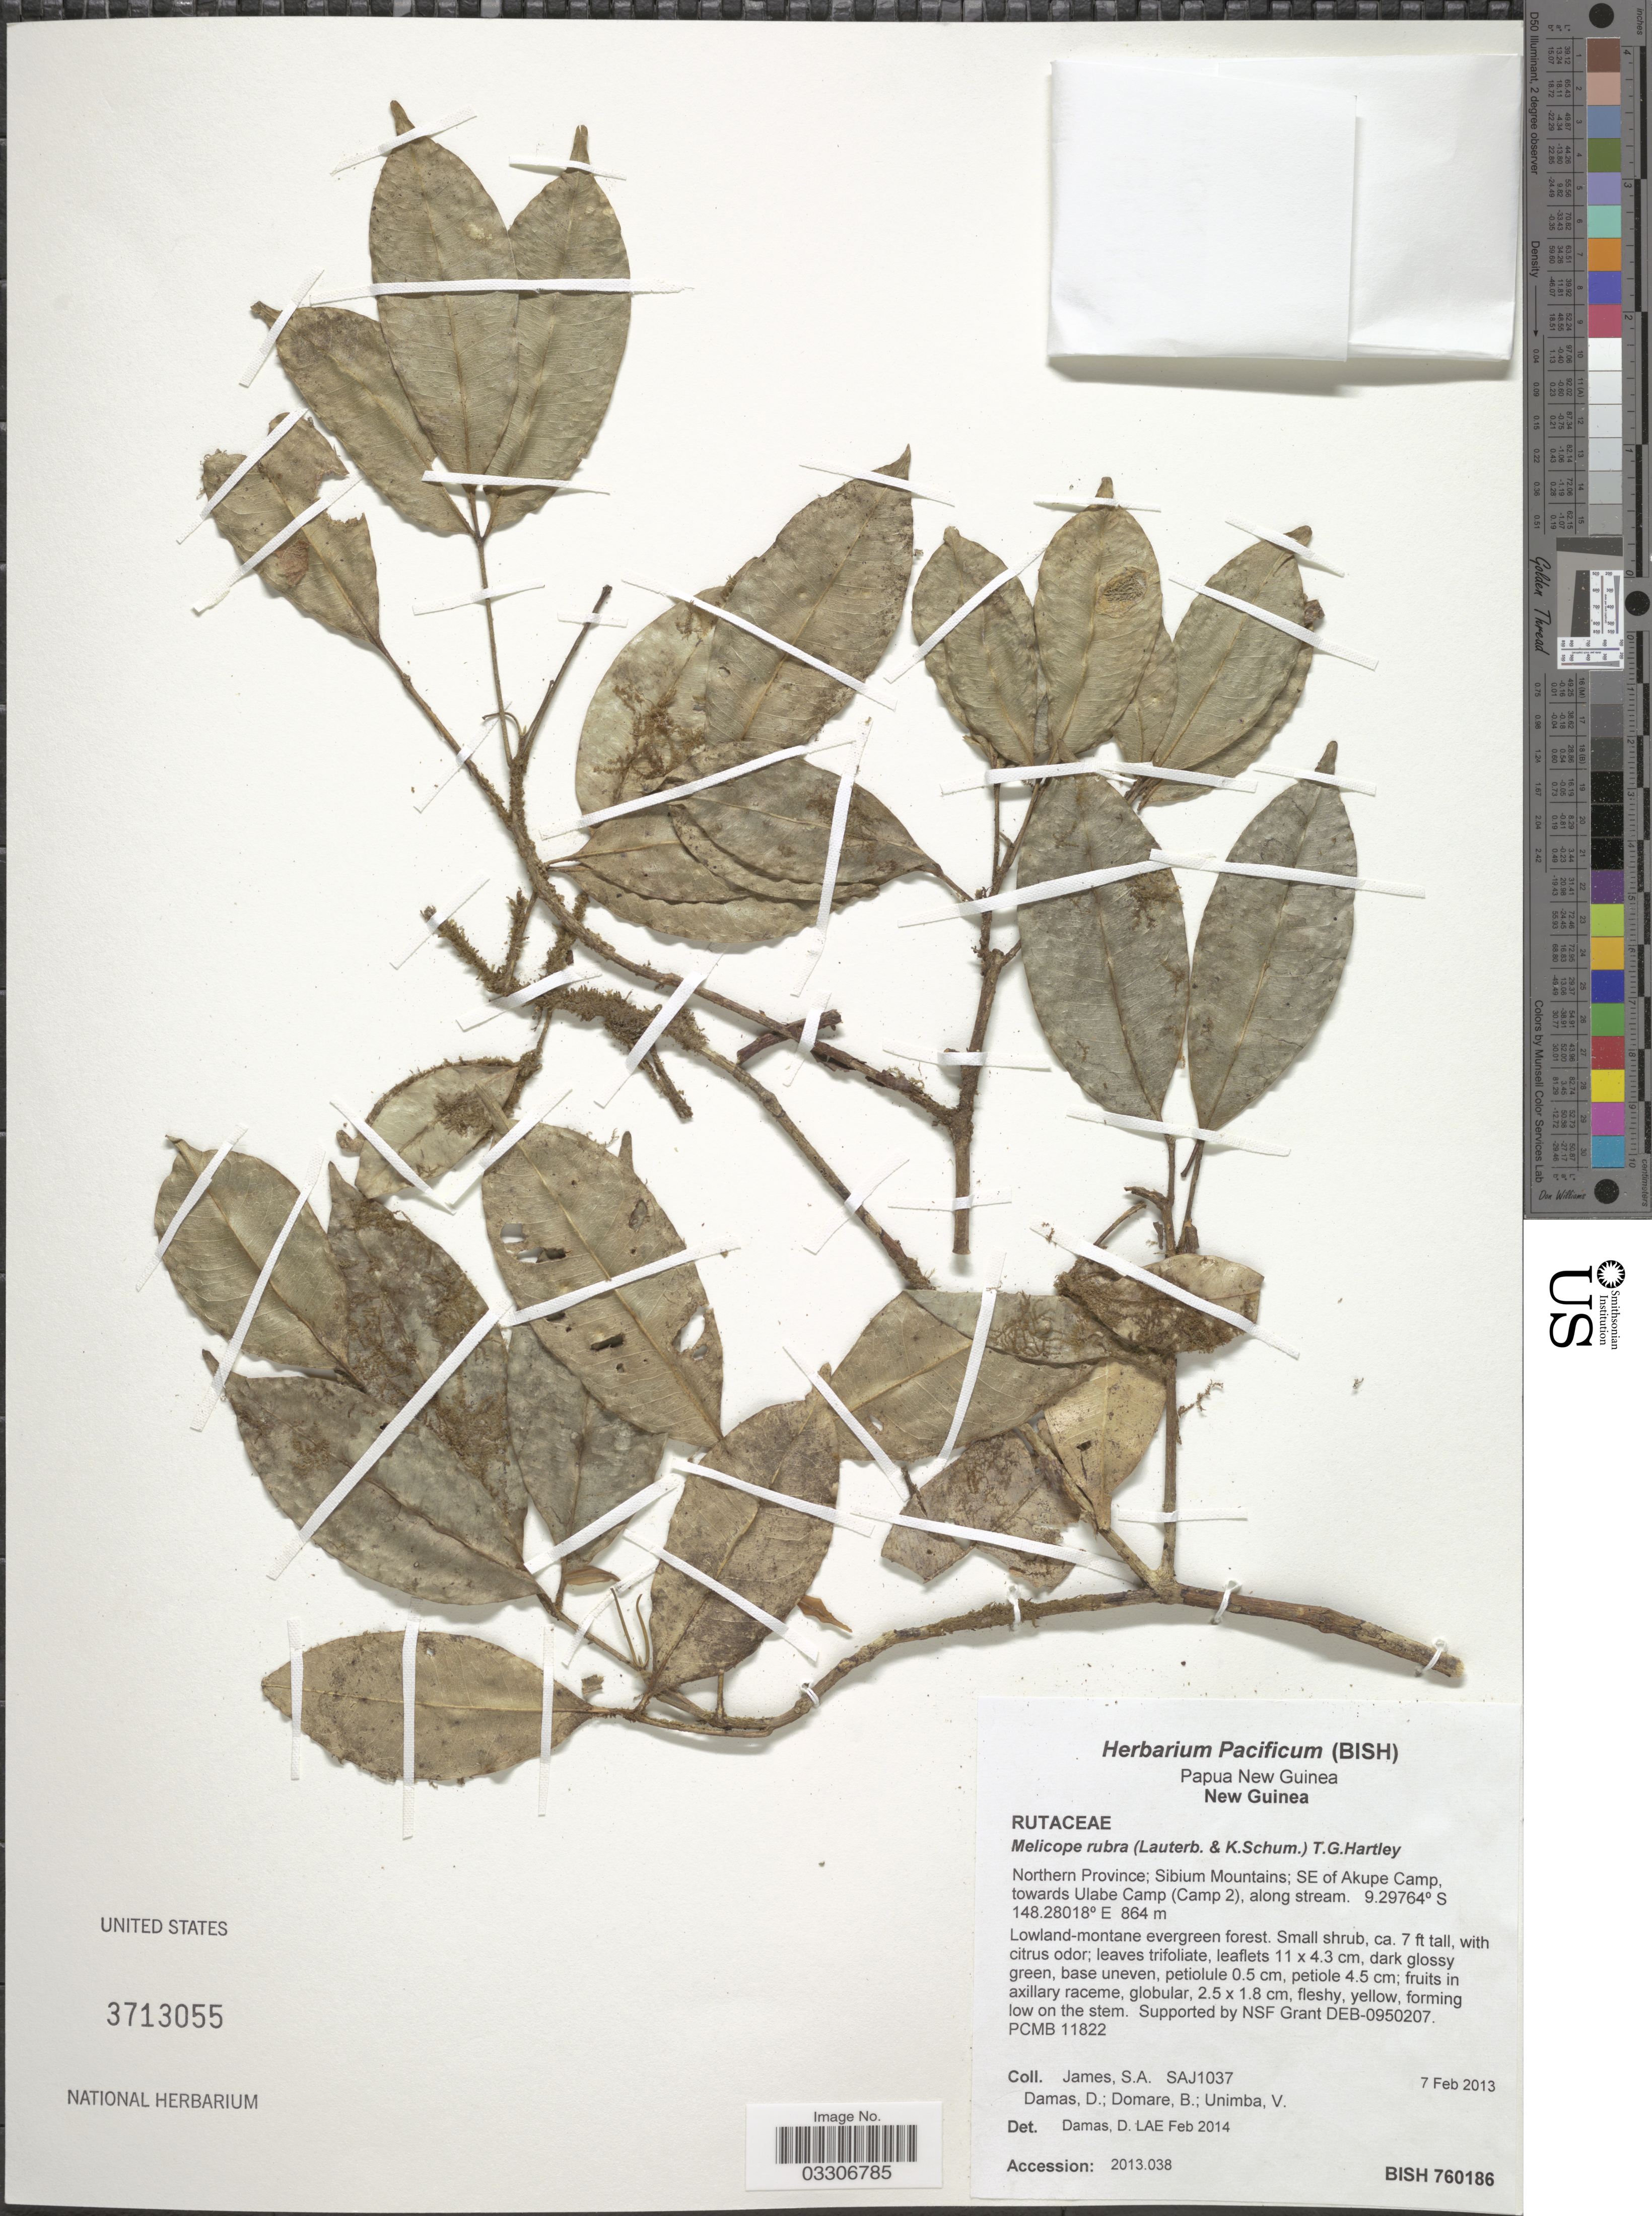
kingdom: Plantae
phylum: Tracheophyta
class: Magnoliopsida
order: Sapindales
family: Rutaceae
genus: Melicope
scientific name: Melicope rubra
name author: (Lauterb. & K. Schum.) T.G. Hartley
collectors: S. James, D. Damas, B. Domare & V. Unimba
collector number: SAJ1037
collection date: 2013-02-07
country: Papua New Guinea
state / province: Northern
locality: Sibium Mountains; SE of Akupe Camp, towards Ulabe Camp (Camp 2), along stream.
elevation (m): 864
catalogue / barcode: US 3713055